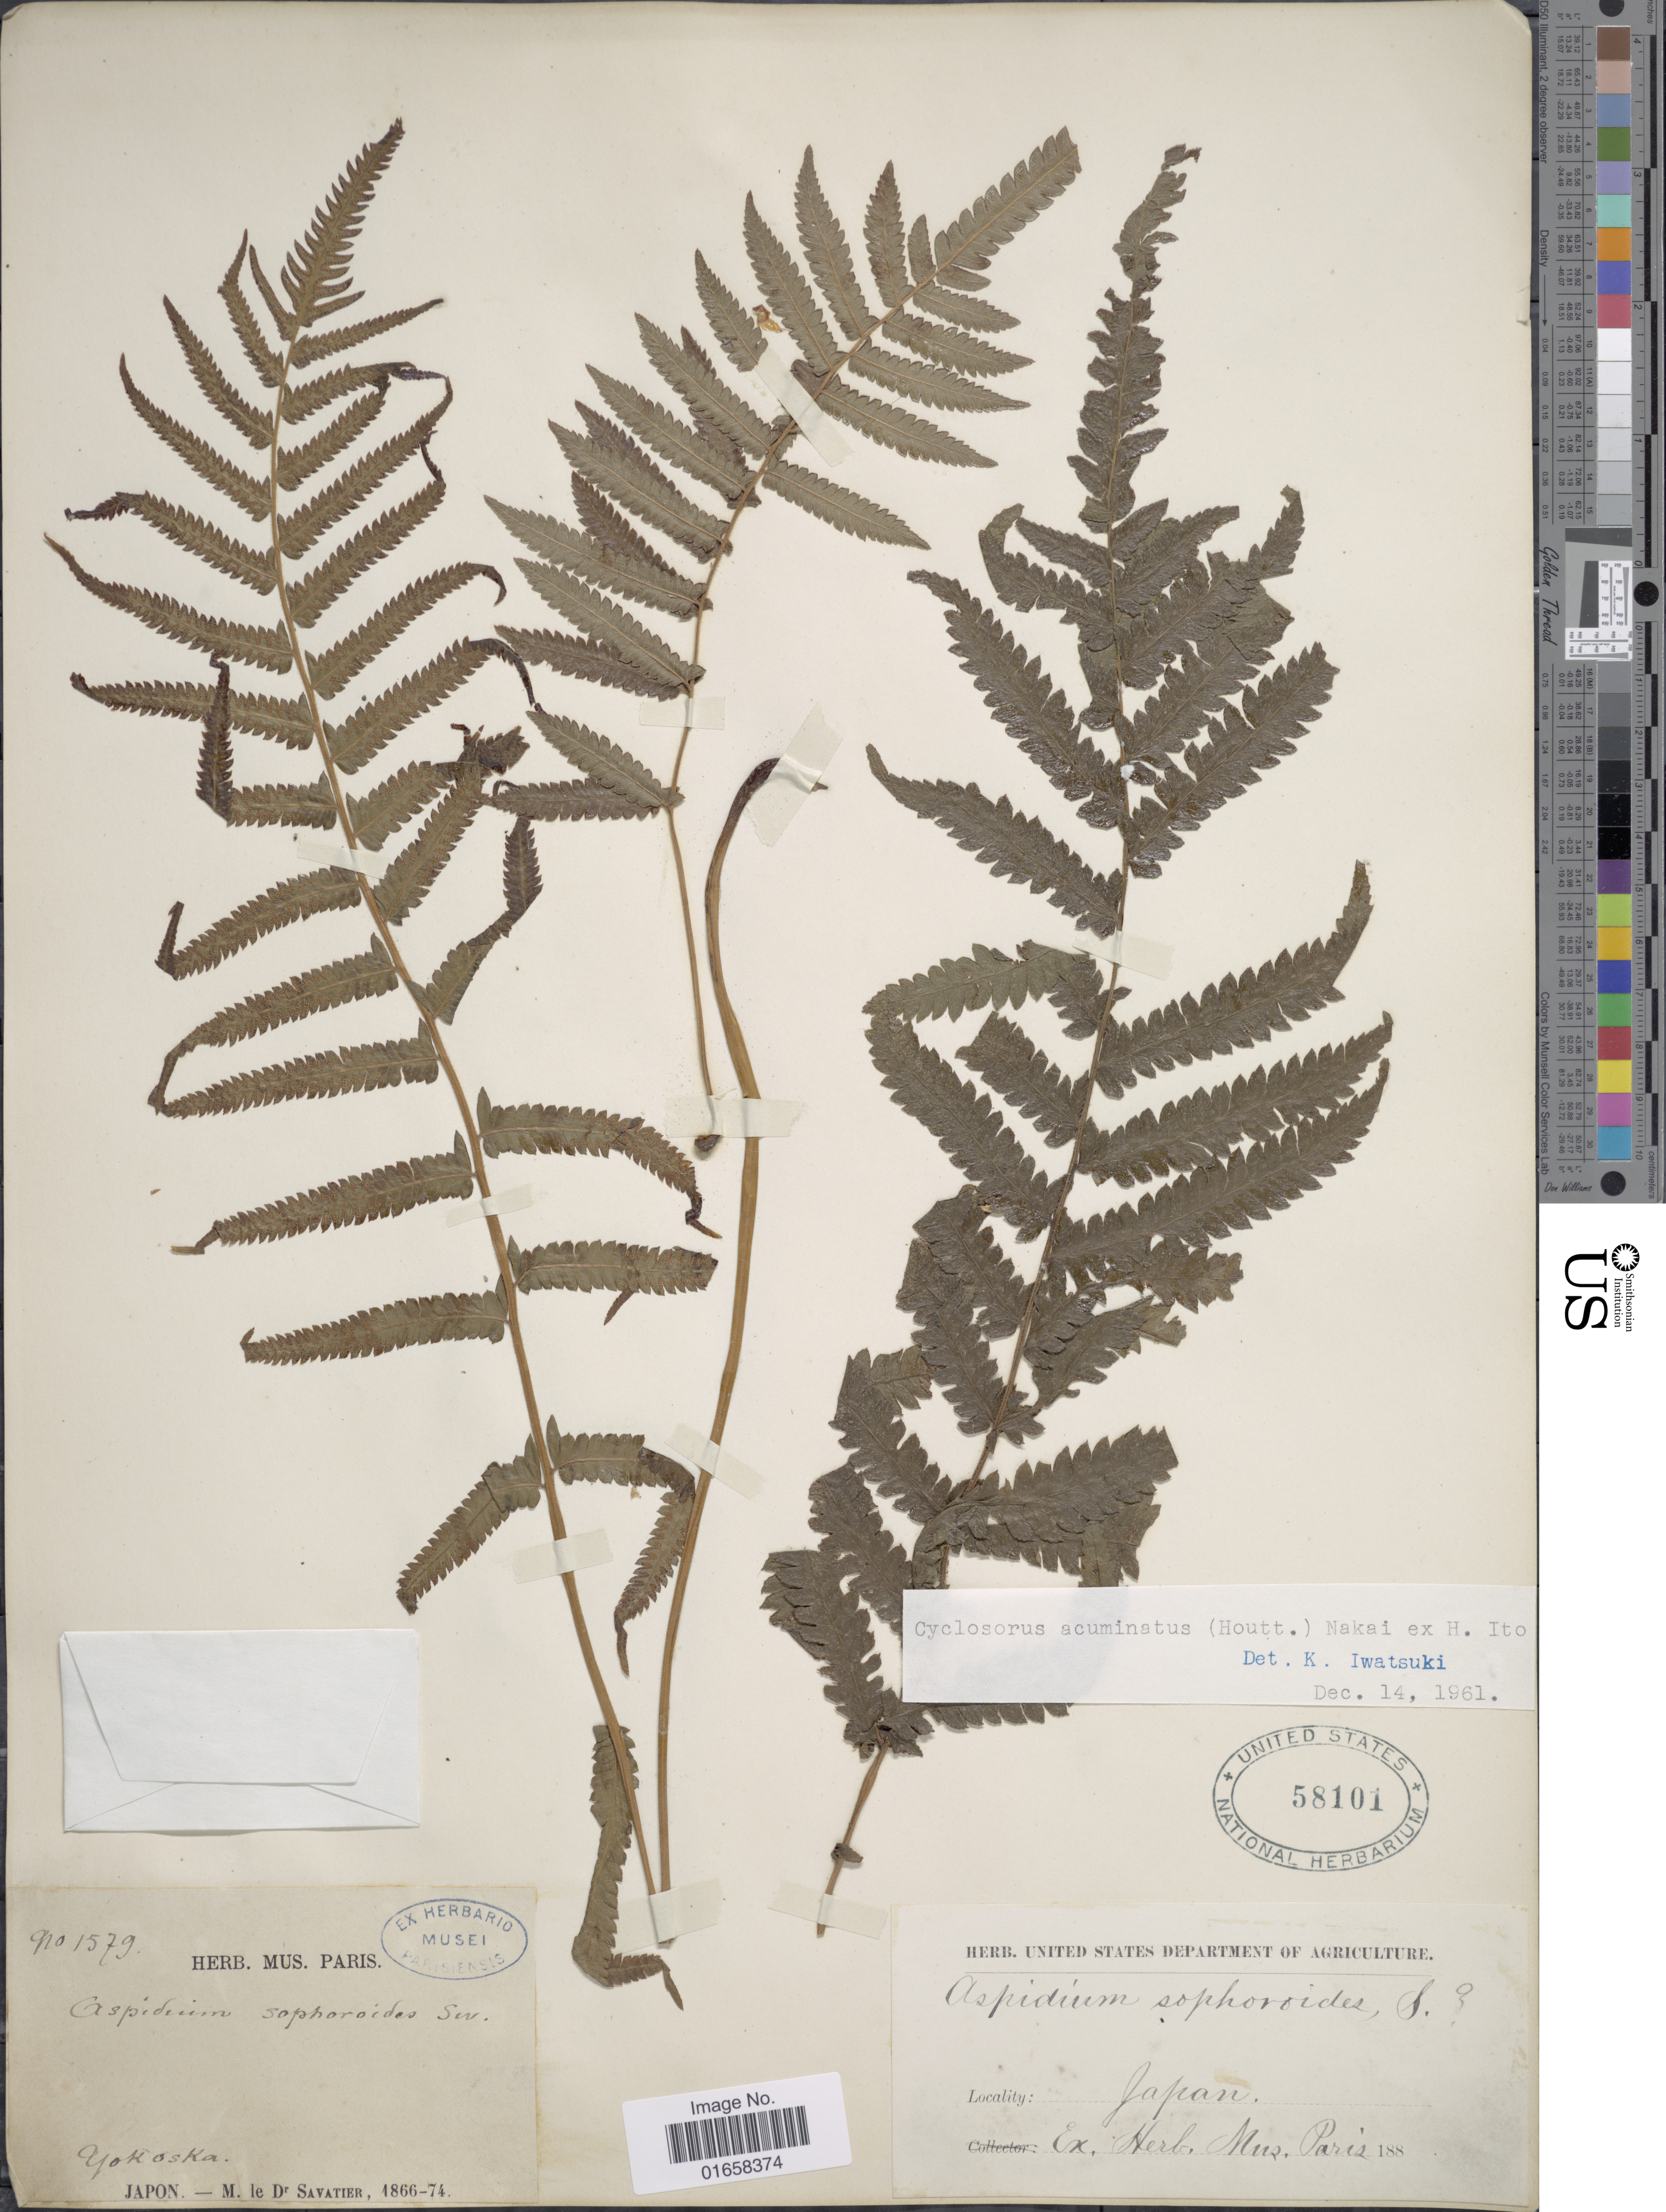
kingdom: Plantae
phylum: Tracheophyta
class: Polypodiopsida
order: Polypodiales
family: Thelypteridaceae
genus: Christella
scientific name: Christella acuminata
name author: (Houtt.) H. Lév.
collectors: M. Savatier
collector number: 1579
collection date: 1866/1874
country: Japan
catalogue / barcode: US 58101